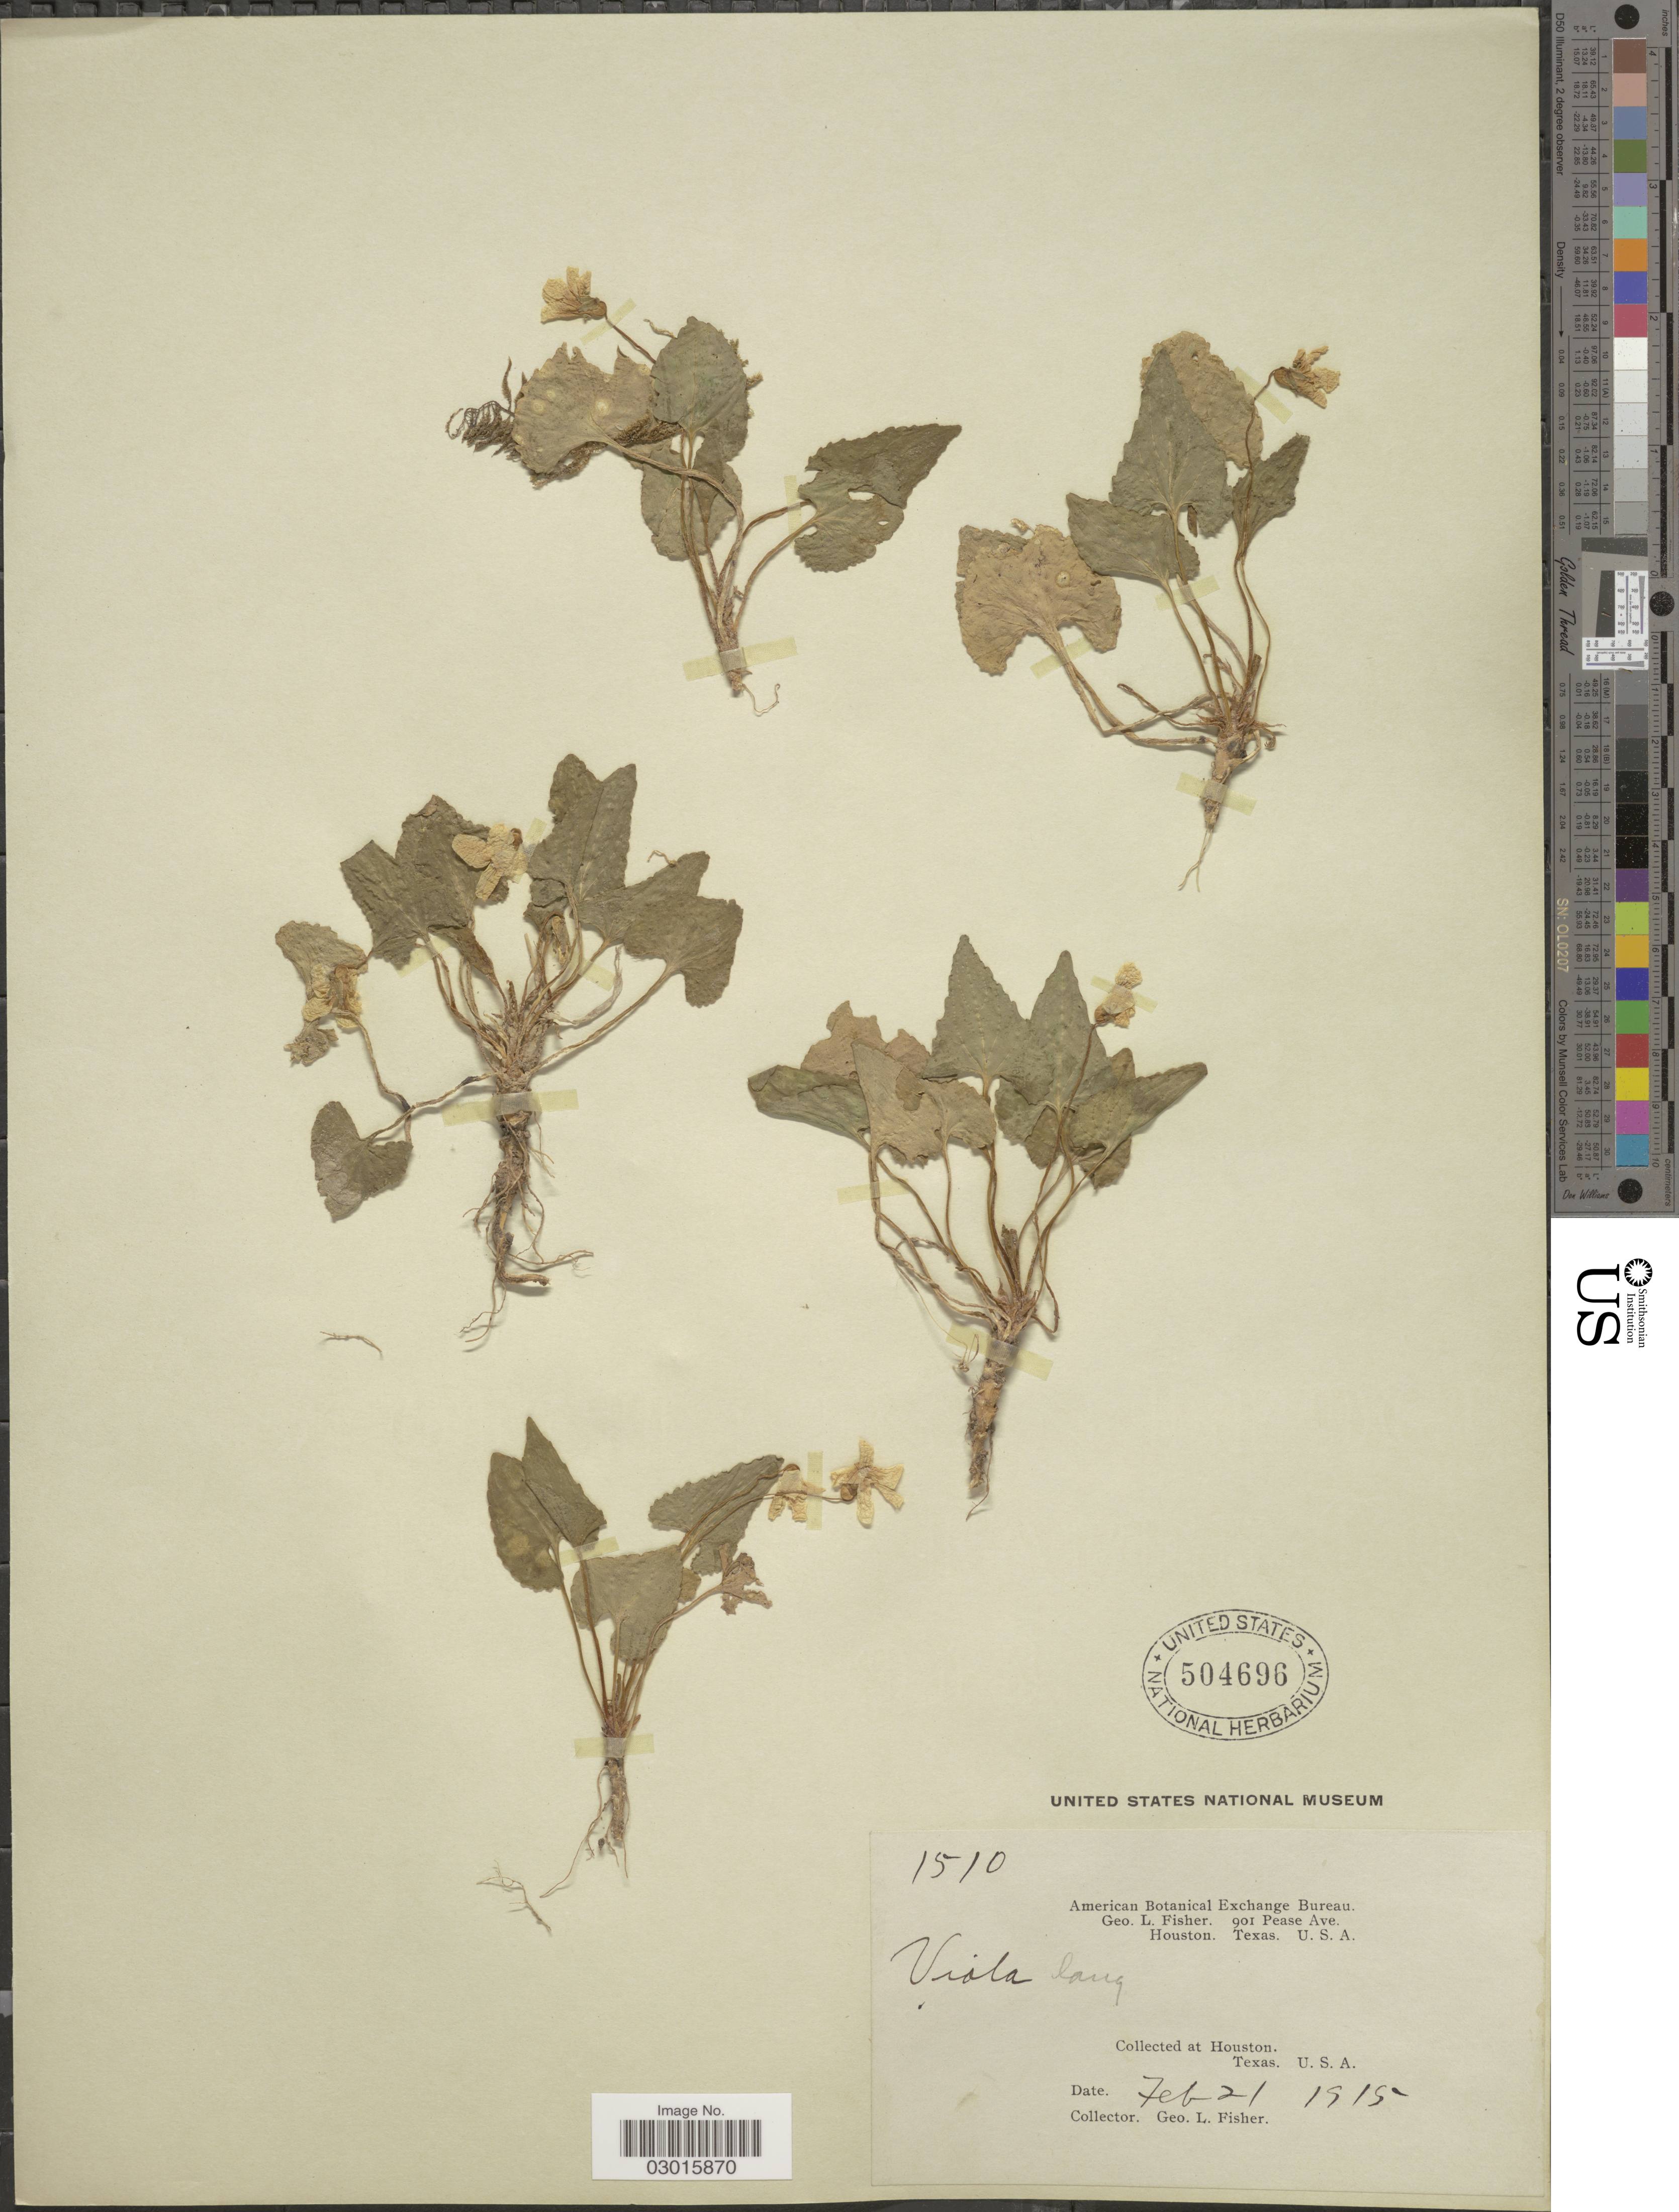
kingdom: Plantae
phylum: Tracheophyta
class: Magnoliopsida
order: Malpighiales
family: Violaceae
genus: Viola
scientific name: Viola langloisii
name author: Greene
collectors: G. L. Fisher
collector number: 1510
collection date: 1915-02-21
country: United States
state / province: Texas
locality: Houston.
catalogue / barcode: US 504696